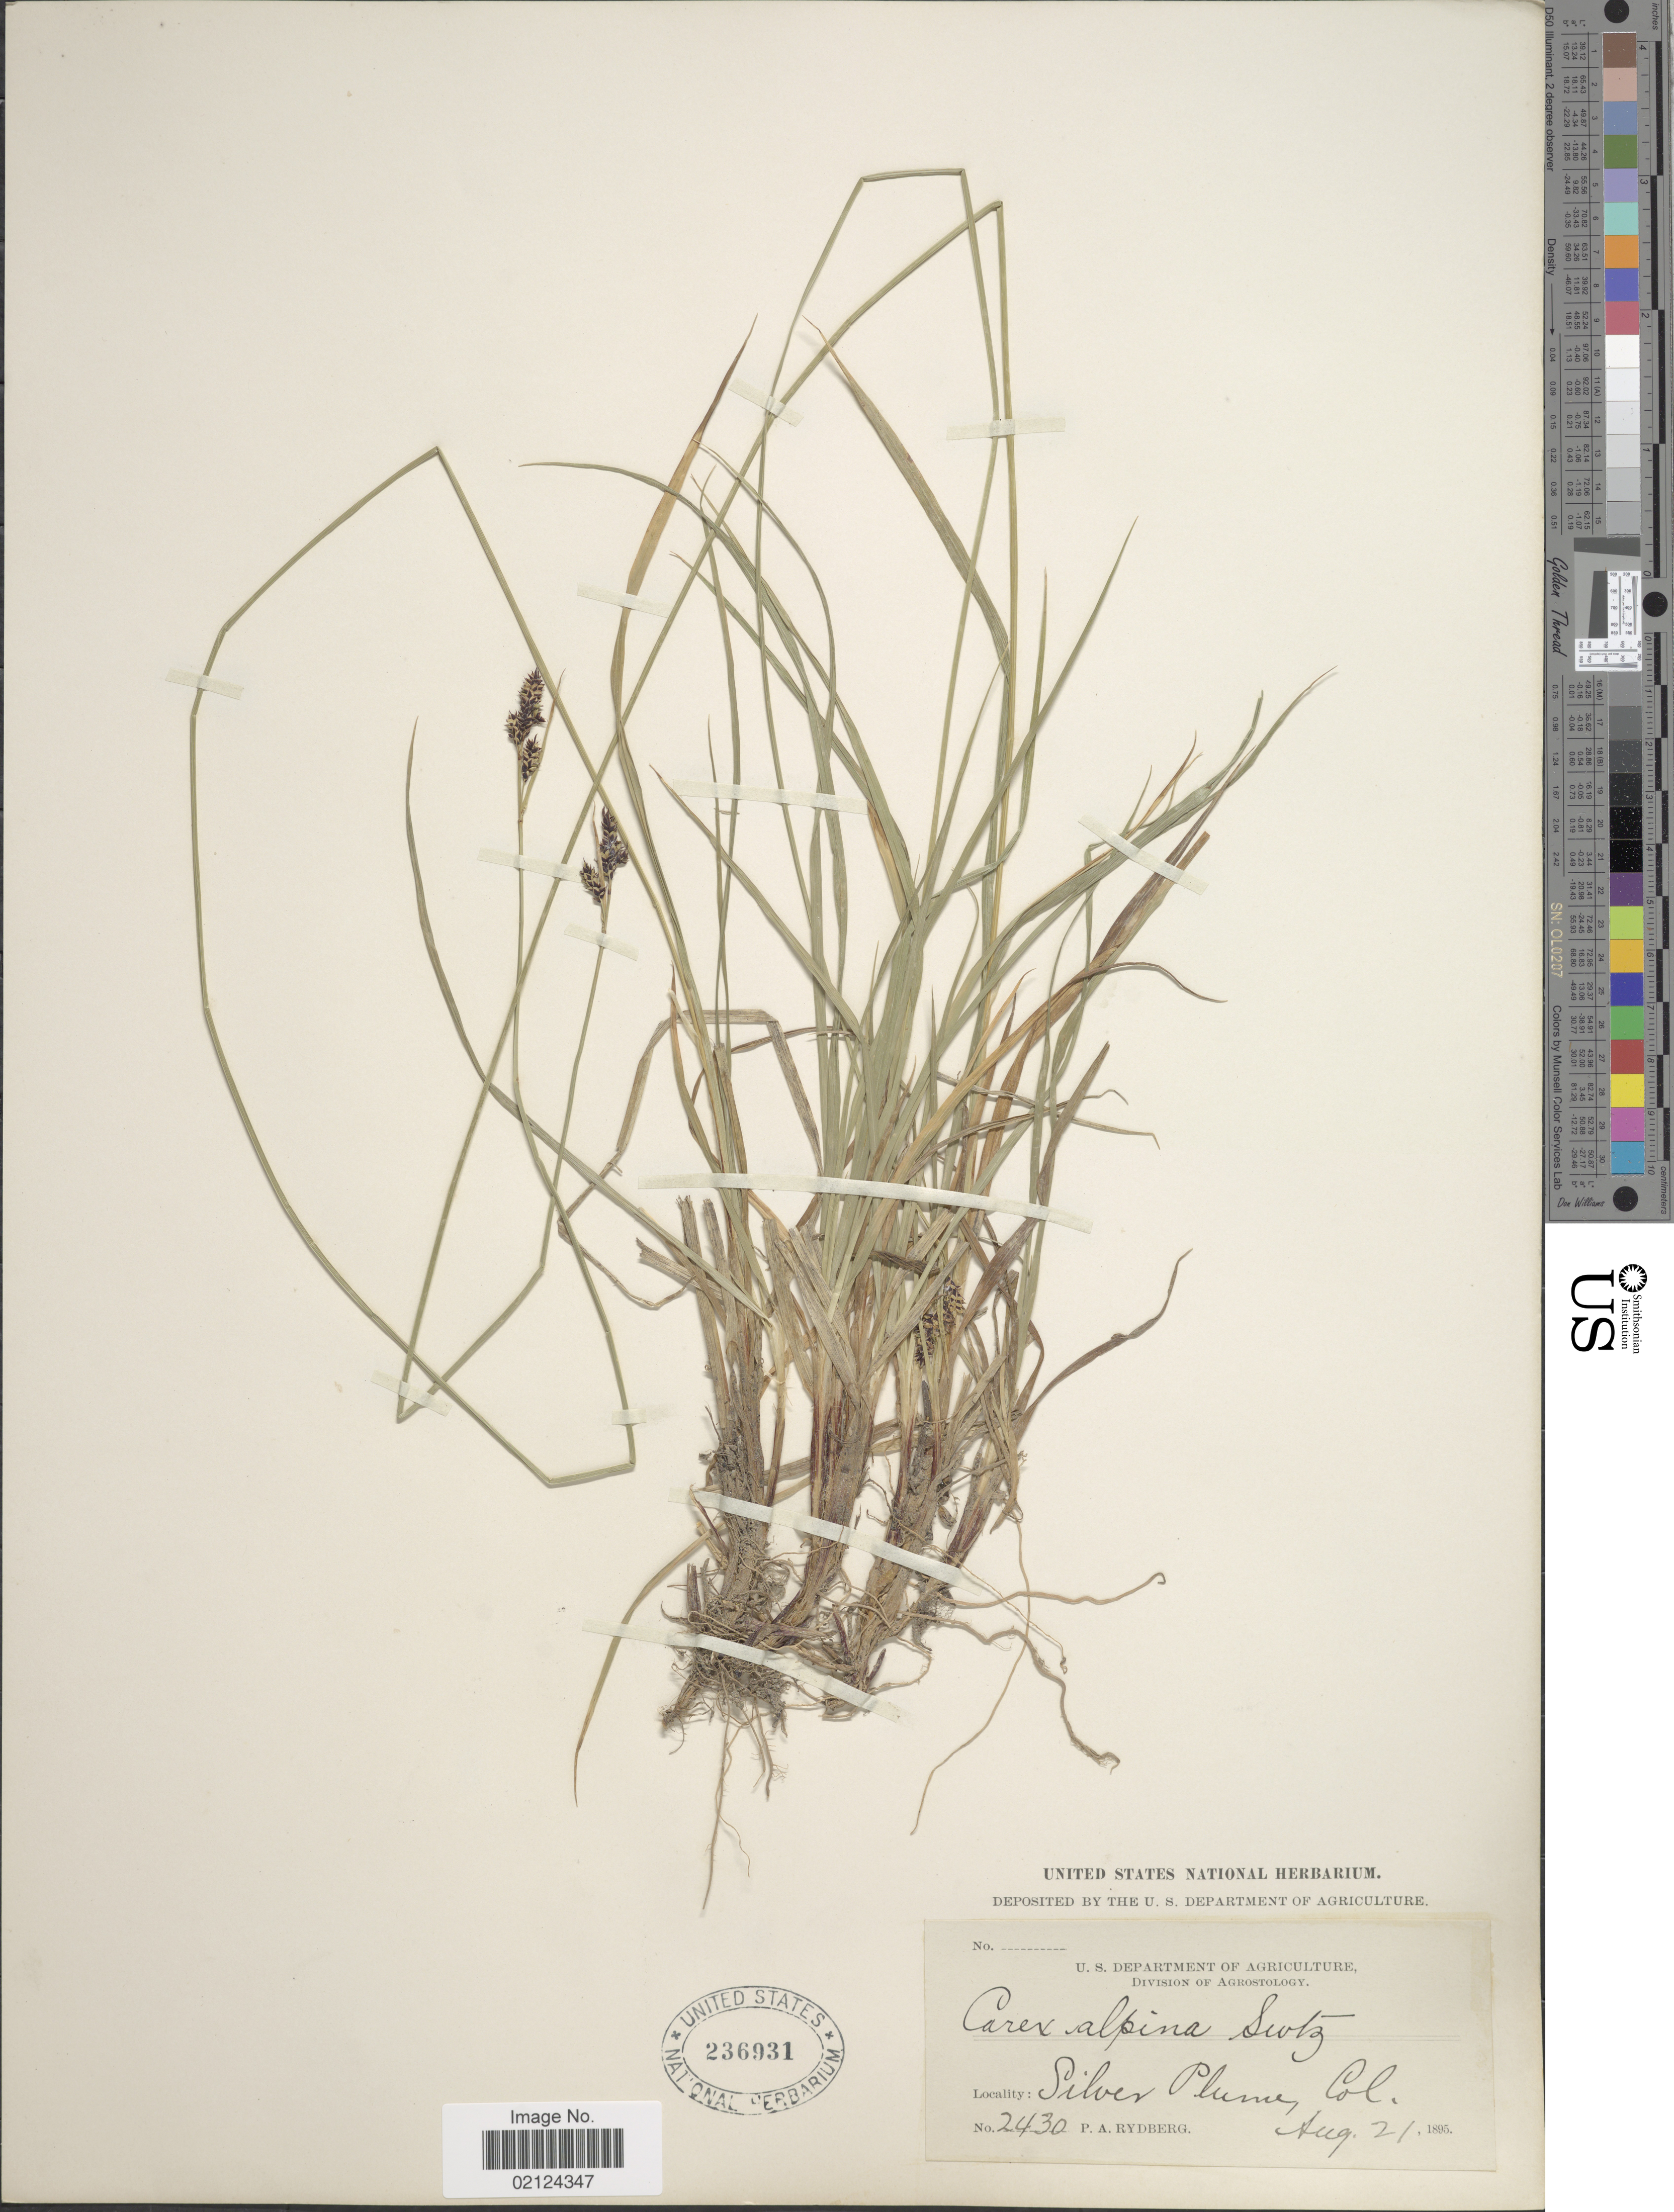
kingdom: Plantae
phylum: Tracheophyta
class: Liliopsida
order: Poales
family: Cyperaceae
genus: Carex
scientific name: Carex media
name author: R. Br.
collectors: P. A. Rydberg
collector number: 2430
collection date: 1895-08-21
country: United States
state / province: Colorado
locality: Silver Plume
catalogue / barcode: US 236931